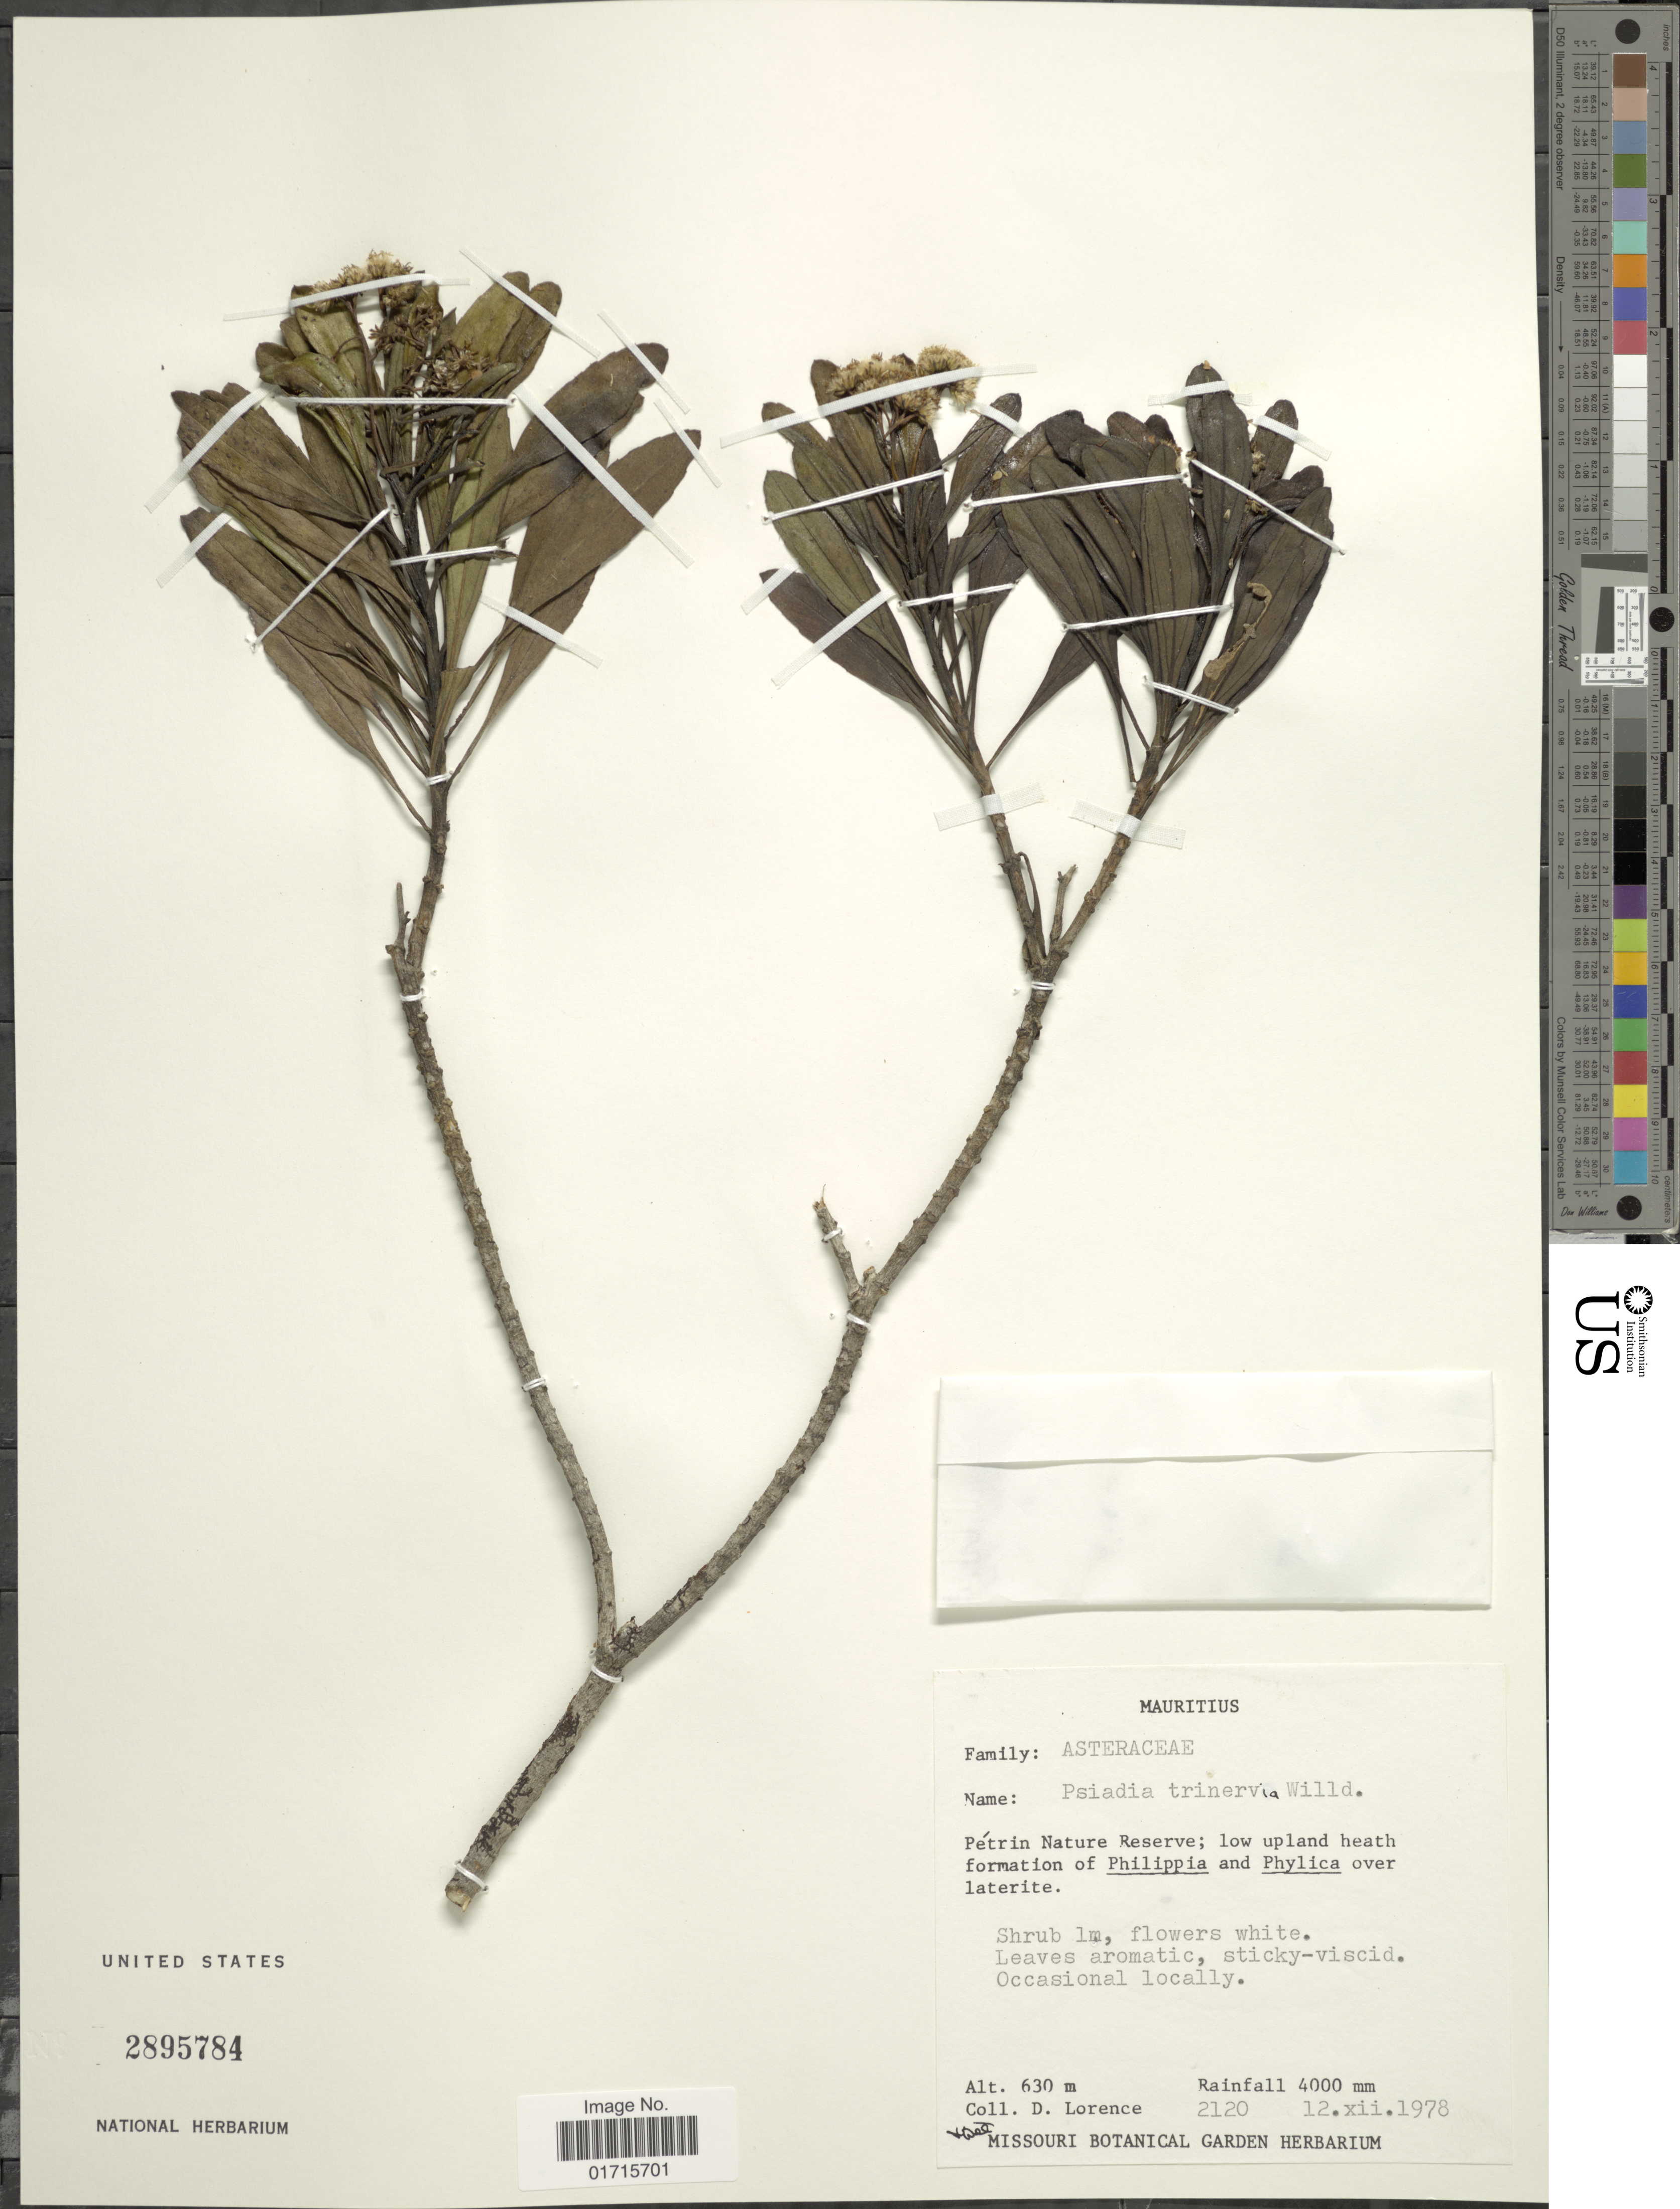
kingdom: Plantae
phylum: Tracheophyta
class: Magnoliopsida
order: Asterales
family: Asteraceae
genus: Psiadia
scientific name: Psiadia trinervia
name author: Willd.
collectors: D. Lorence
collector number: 2120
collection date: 1978-12-12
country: Mauritius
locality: Mauritius. Petrin Nature Reserve; low up-land heath formation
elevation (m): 630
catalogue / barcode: US 2895784